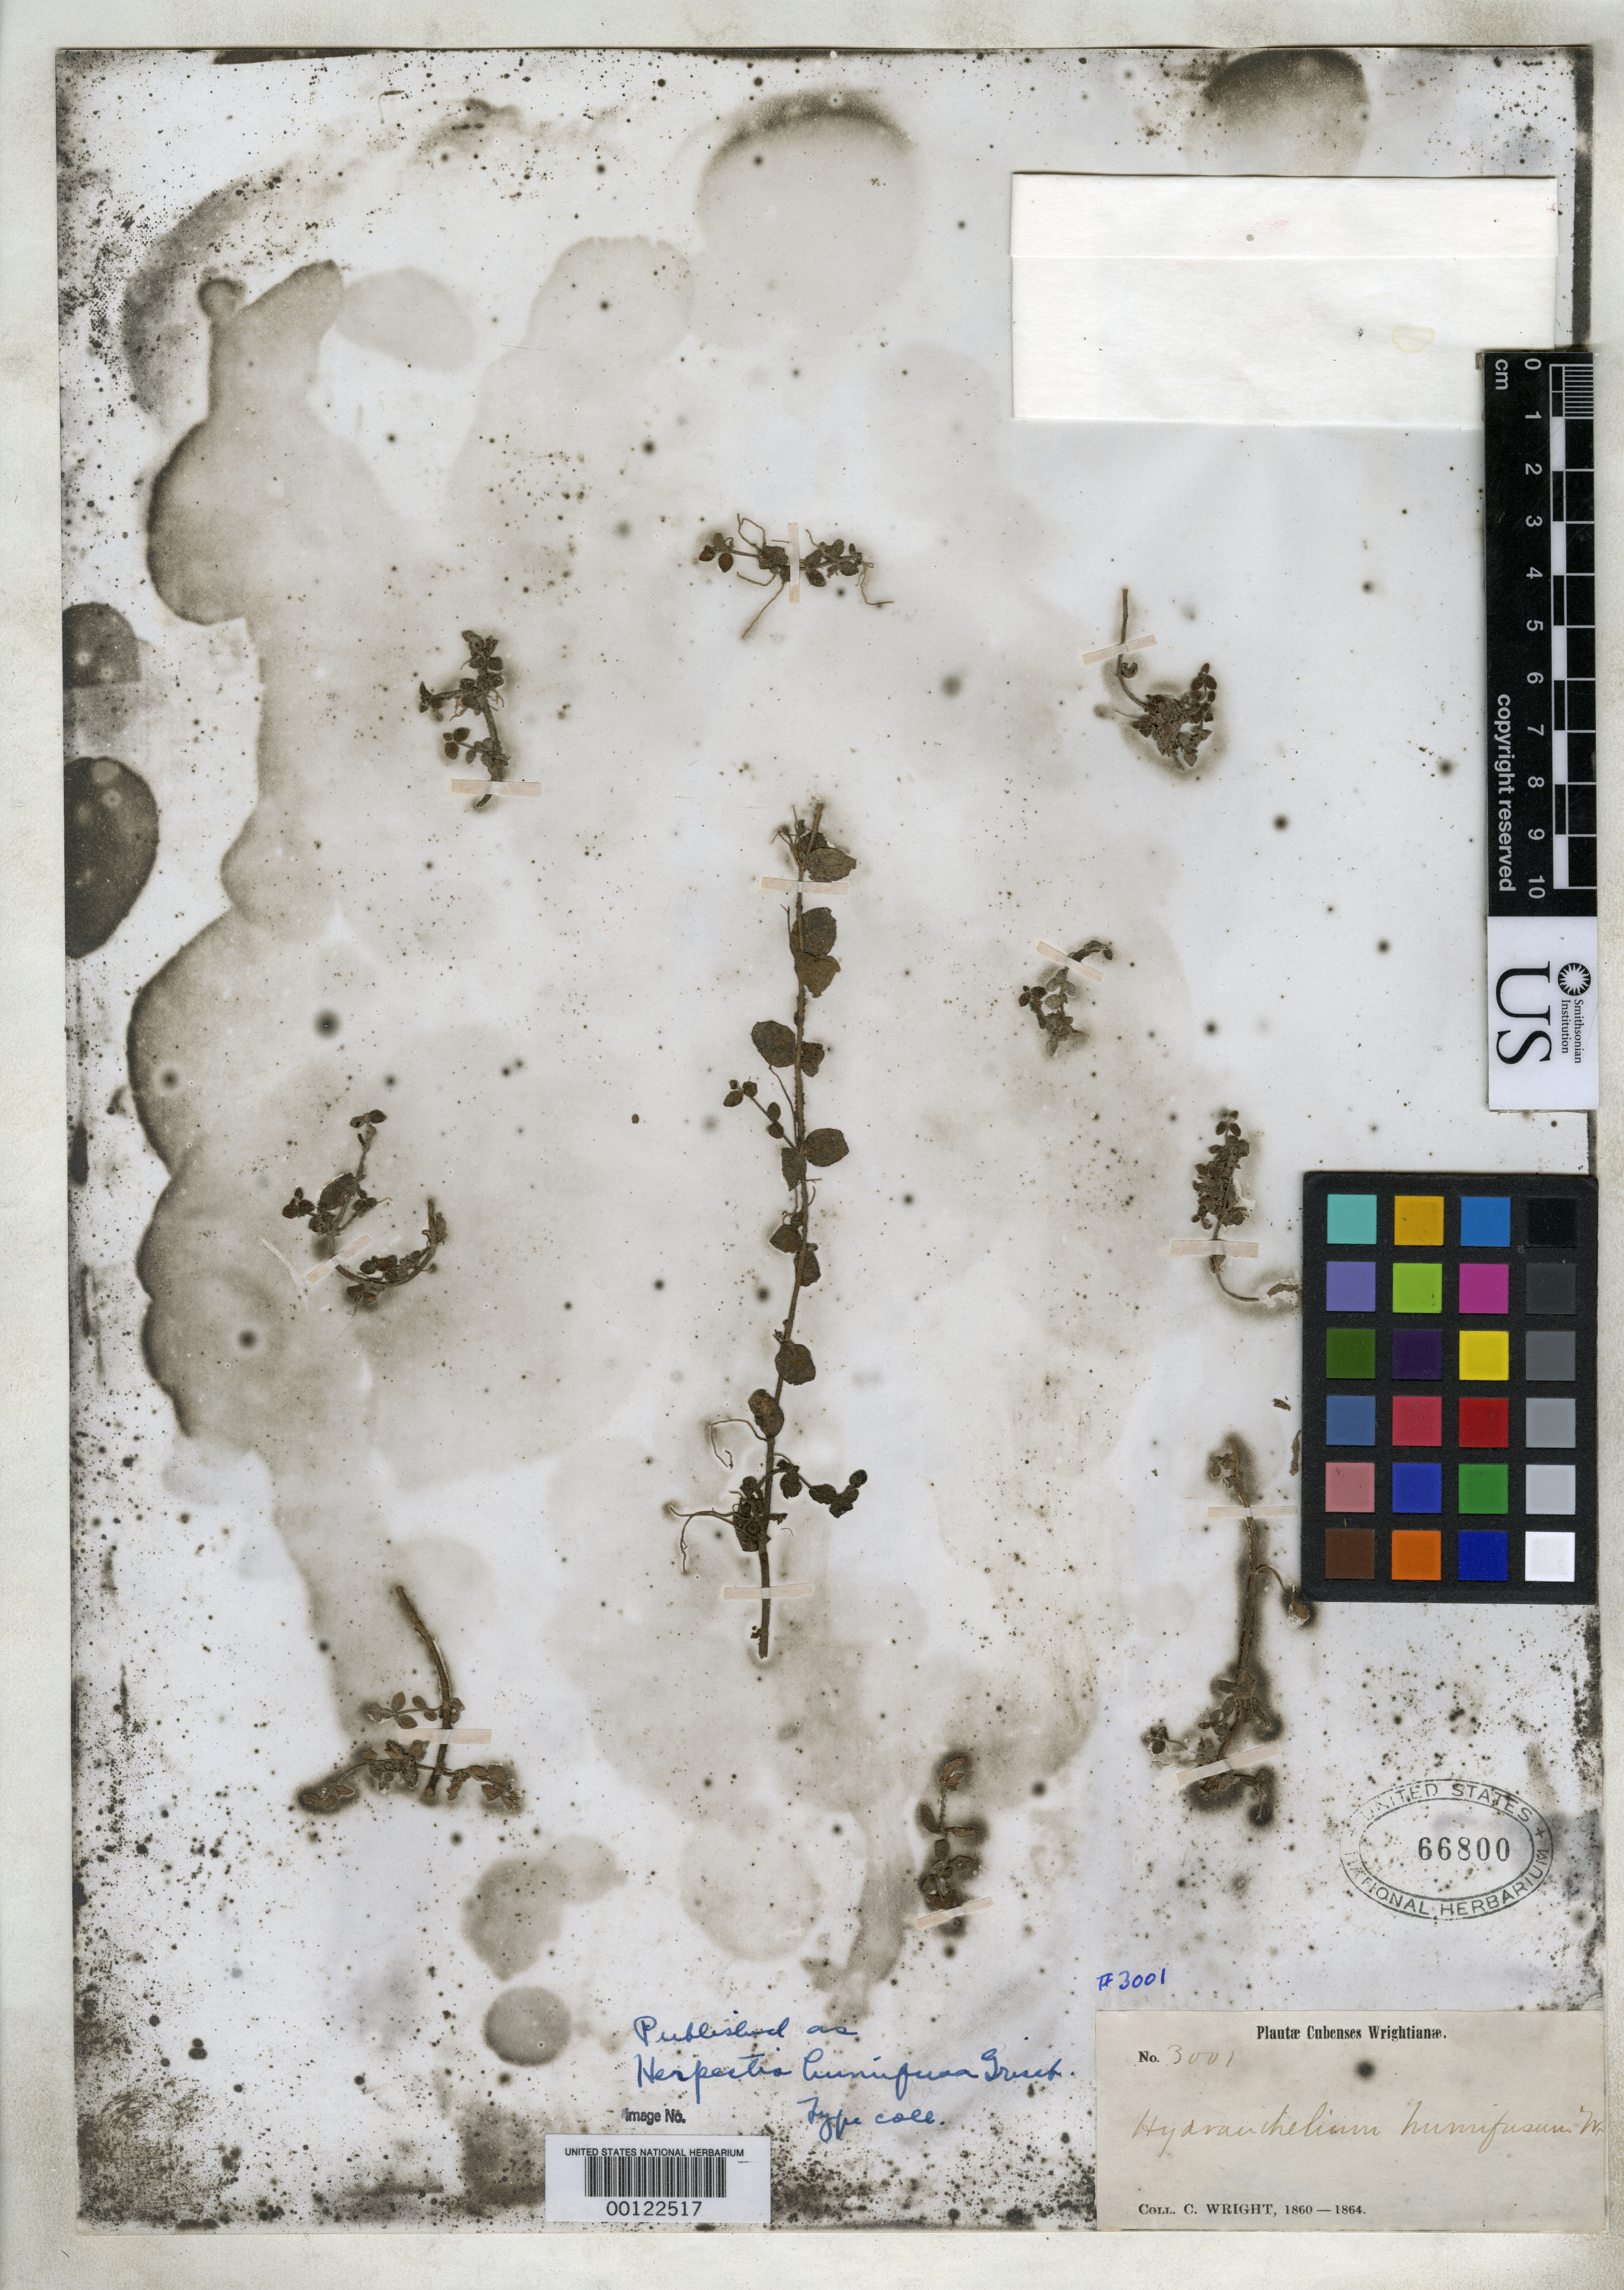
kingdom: Plantae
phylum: Tracheophyta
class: Magnoliopsida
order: Lamiales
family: Plantaginaceae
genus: Herpestis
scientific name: Herpestis humifusa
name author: Griseb.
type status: Isotype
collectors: C. Wright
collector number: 3001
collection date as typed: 1864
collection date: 1864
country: Cuba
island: Greater Antilles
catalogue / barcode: US 66800